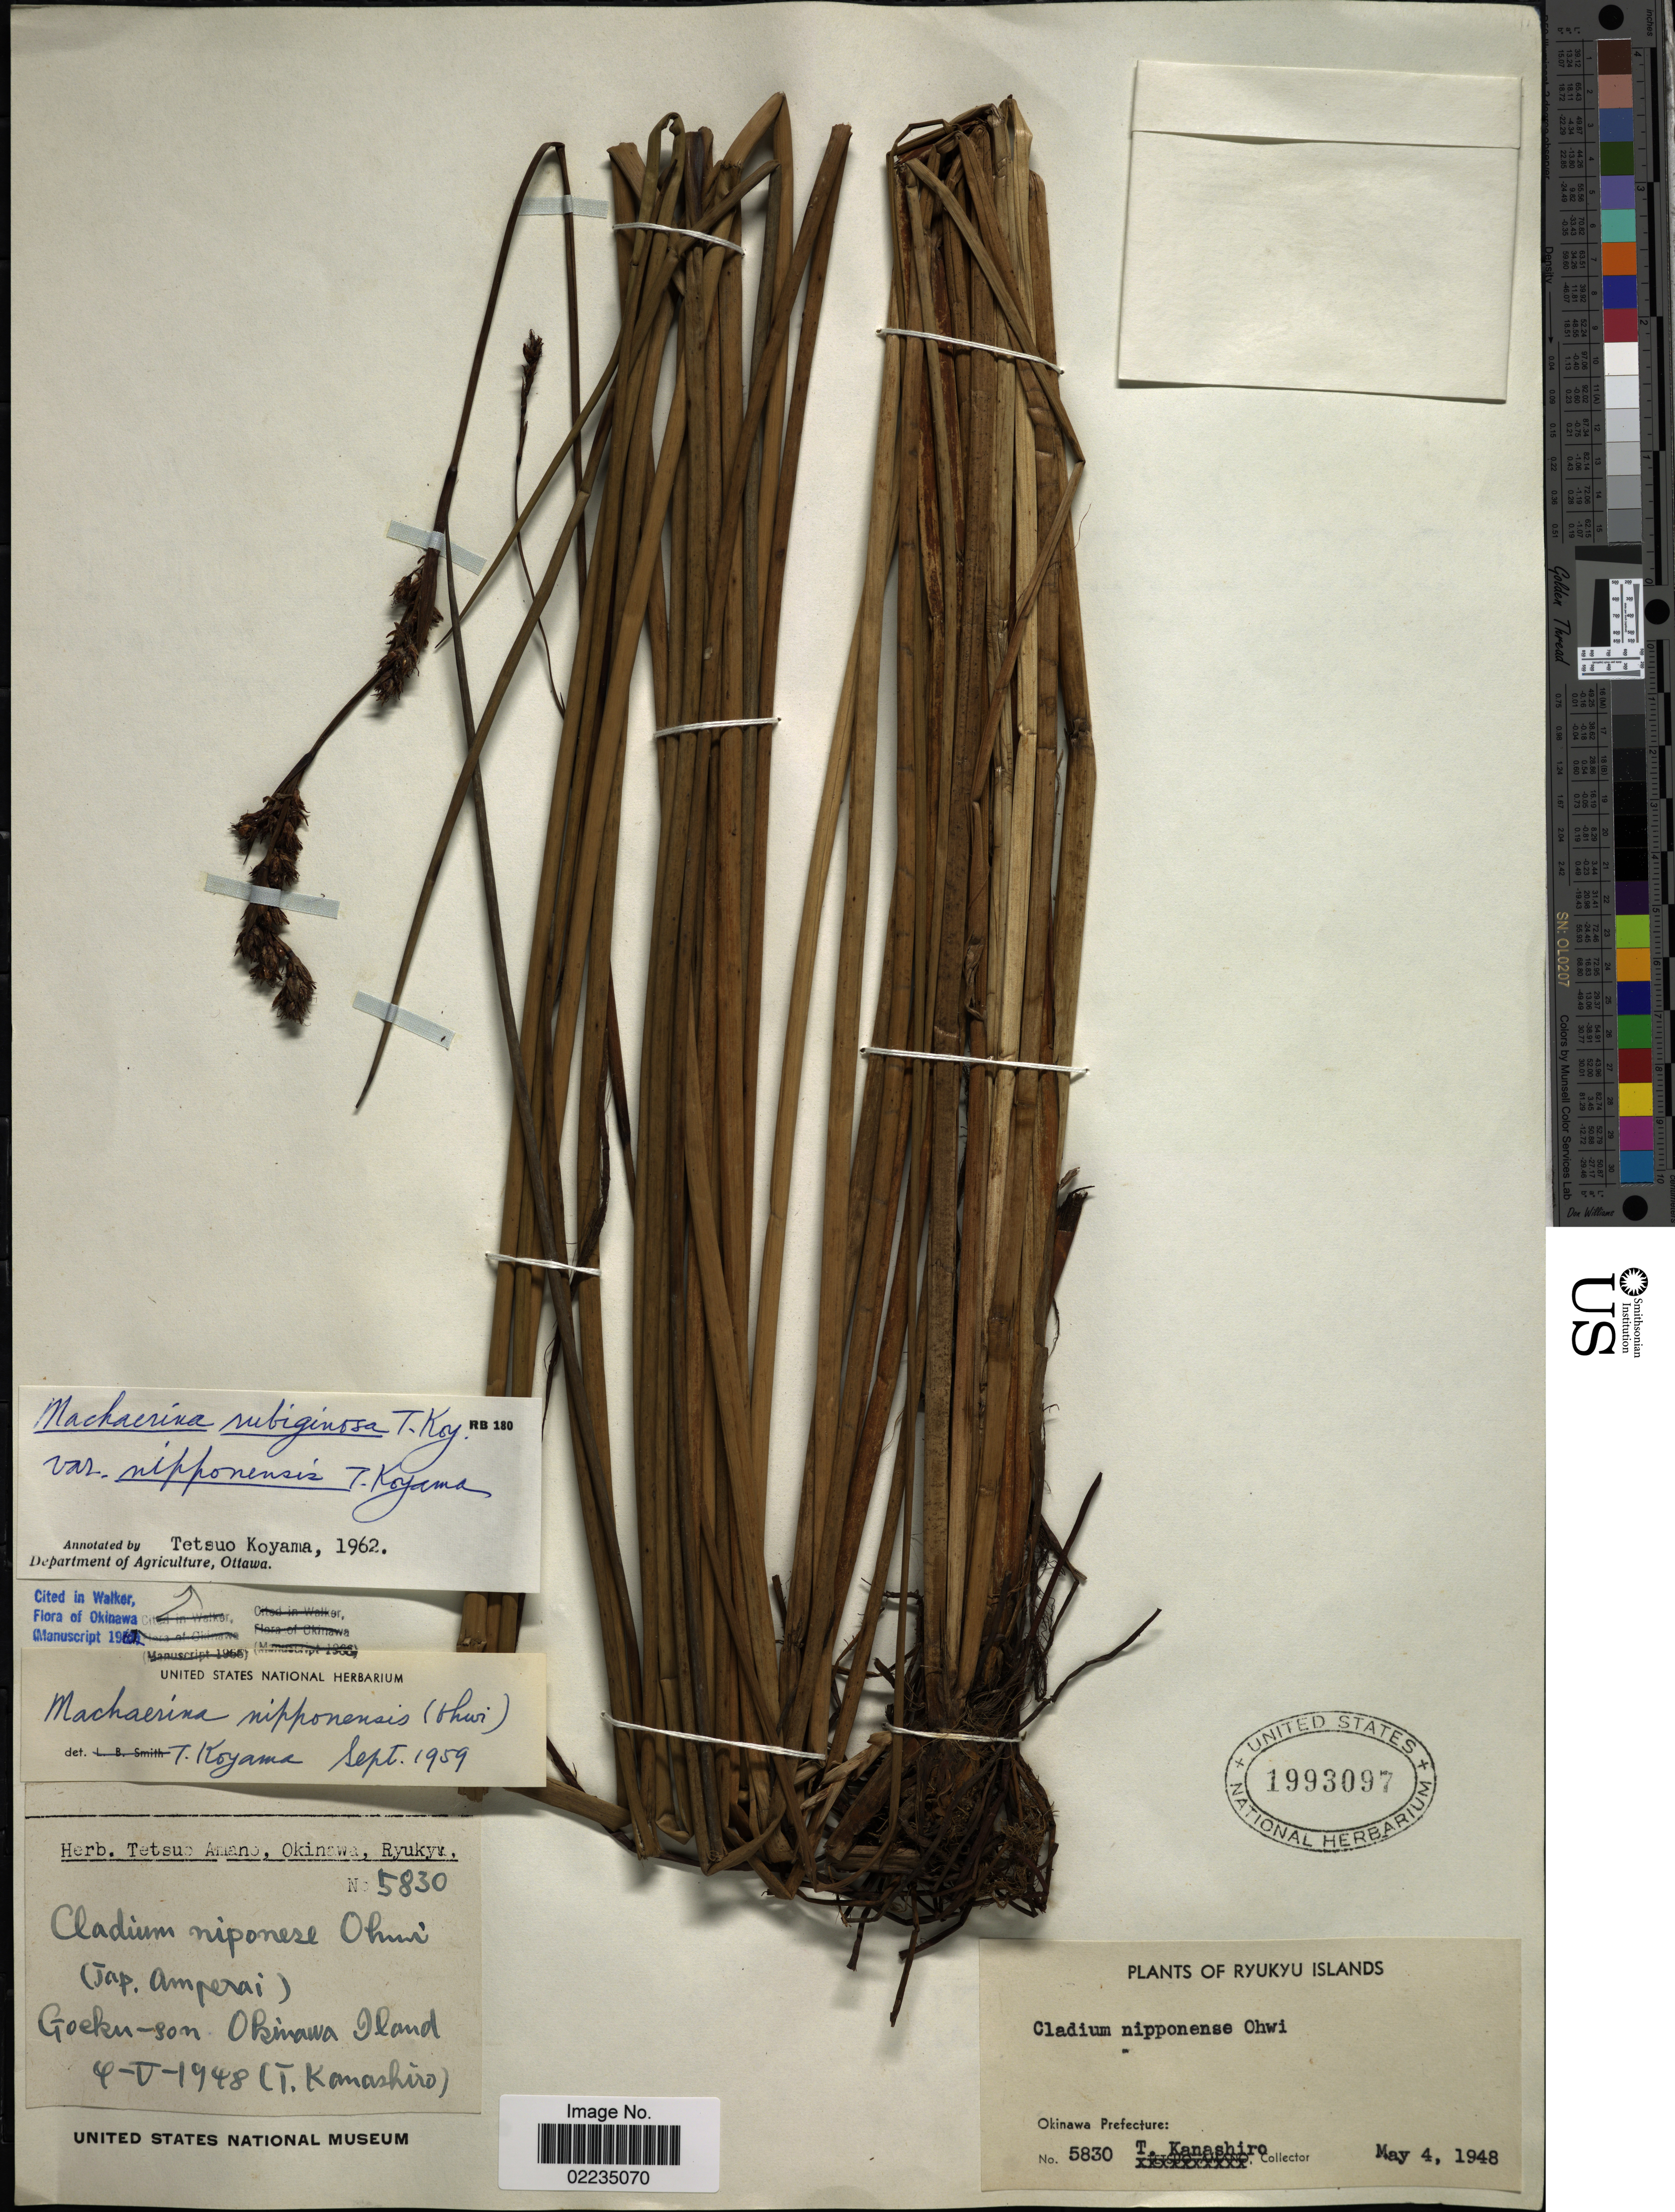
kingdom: Plantae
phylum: Tracheophyta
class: Liliopsida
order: Poales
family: Cyperaceae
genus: Machaerina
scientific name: Machaerina rubiginosa var. nipponensis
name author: (Ohwi) T. Koyama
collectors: T. Kanashiro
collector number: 5830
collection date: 1948-05-04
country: Japan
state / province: Okinawa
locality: Okinawa Prefecture, Ryukyu Islands, Goeku-son, (Jap. Amperai)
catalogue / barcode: US 1993097